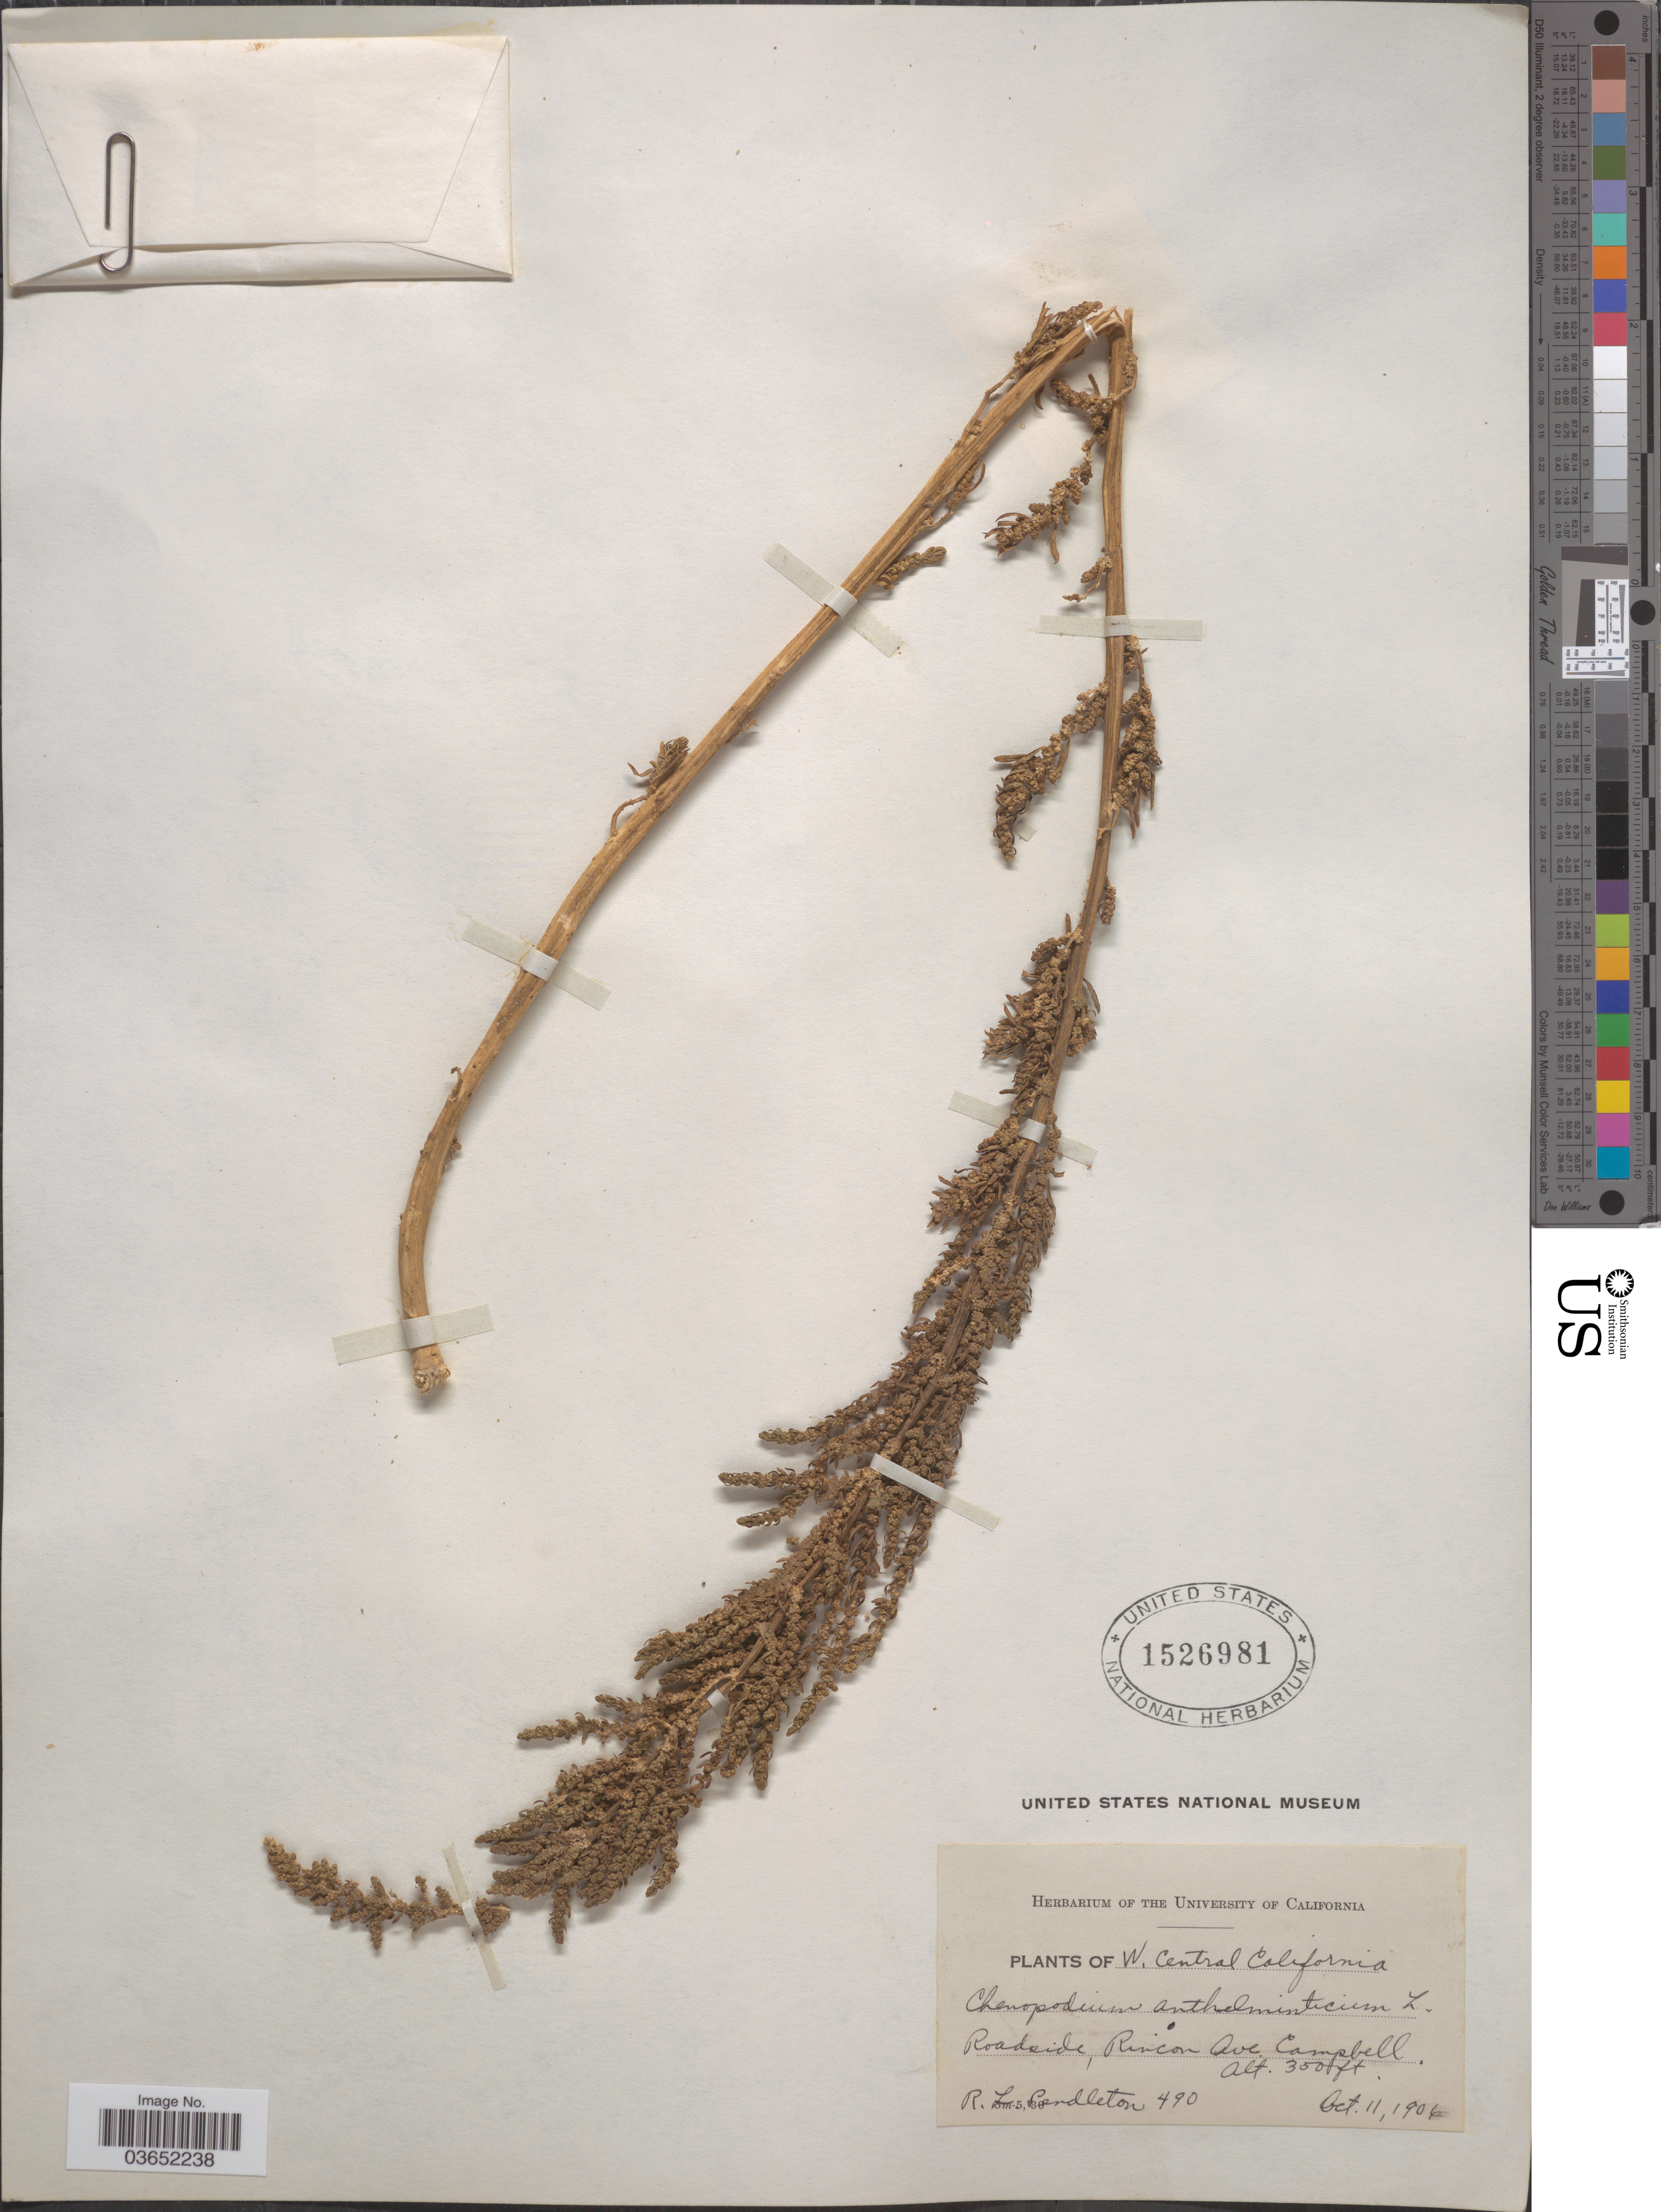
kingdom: Plantae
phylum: Tracheophyta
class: Magnoliopsida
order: Caryophyllales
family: Amaranthaceae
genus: Chenopodium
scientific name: Chenopodium ambrosioides var. anthelminticum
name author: (L.) A. Gray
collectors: R. Pendleton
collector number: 490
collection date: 1906-10-11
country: United States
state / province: California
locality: W. Central California. Roadside, Rincon Ave, Campbell.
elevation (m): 107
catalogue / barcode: US 1526981